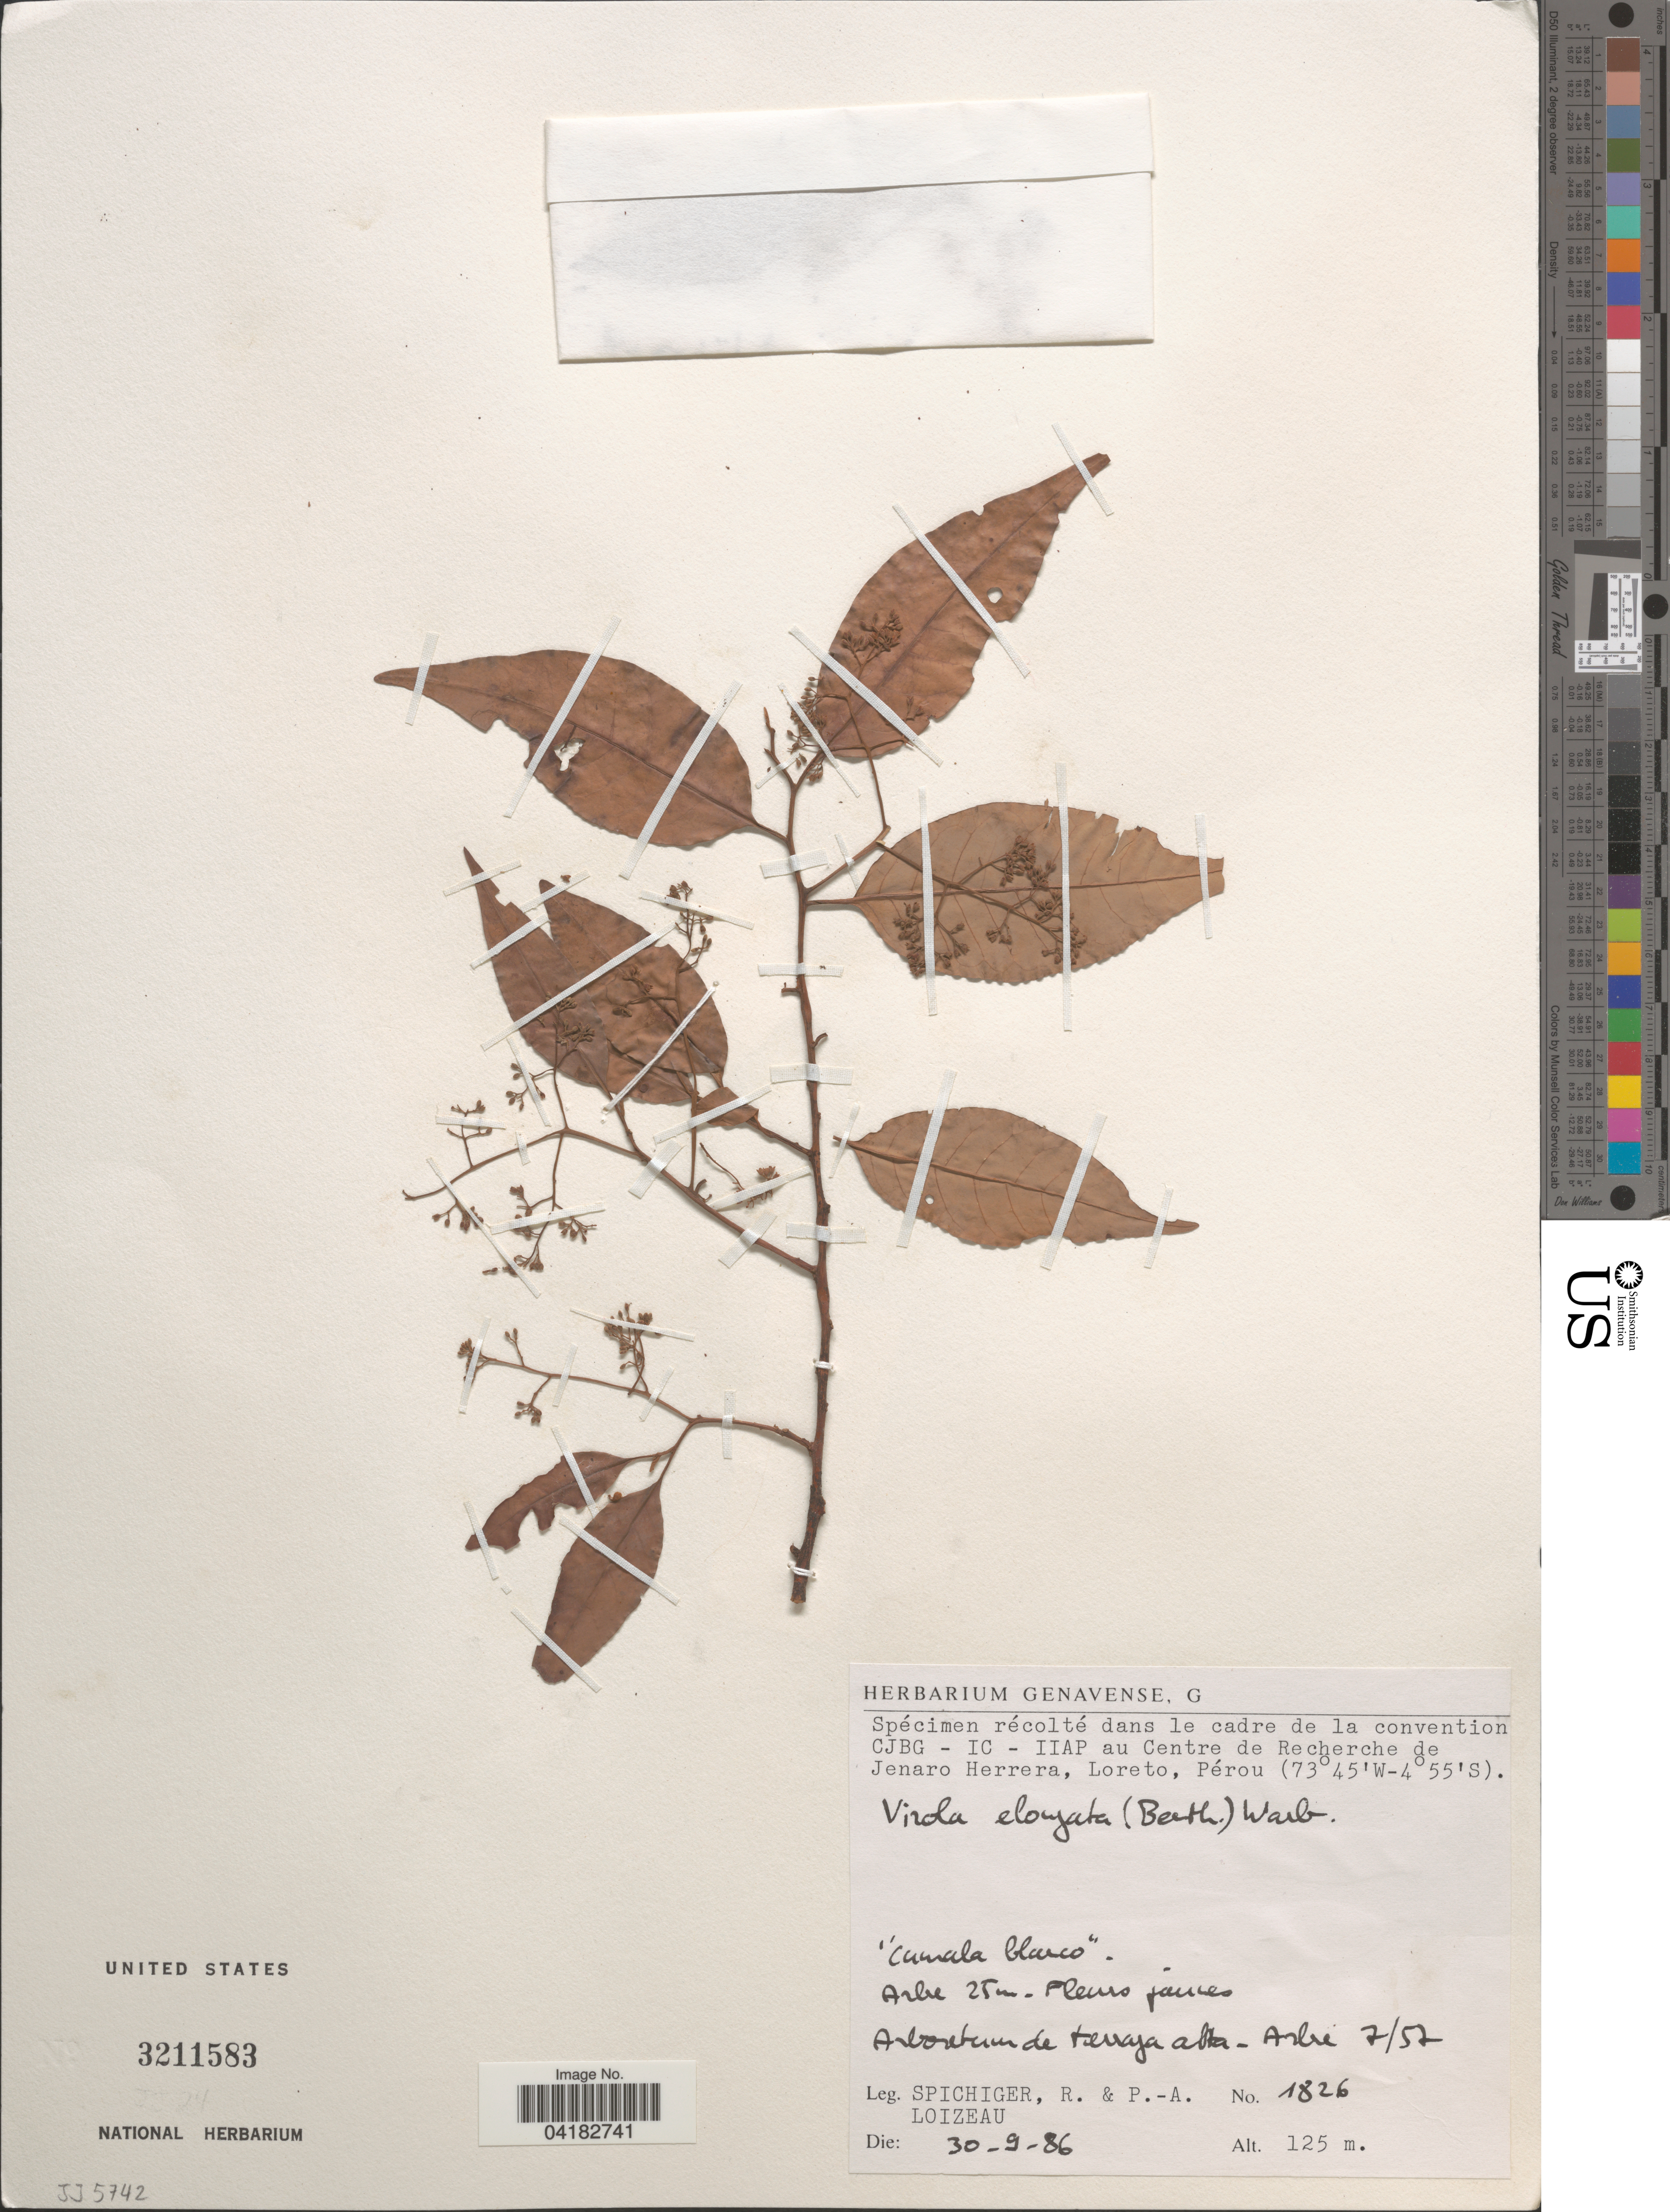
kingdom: Plantae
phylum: Tracheophyta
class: Magnoliopsida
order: Magnoliales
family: Myristicaceae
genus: Virola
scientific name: Virola elongata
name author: (Benth.) Warb.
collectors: R. Spichiger & P. Loizeau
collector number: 1826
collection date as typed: Transcribed d/m/y: 30/9/86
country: Peru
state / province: Loreto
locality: Spécimen récolté dans le cadre de la convention CJBG-IC-IIAP au Centre de Recherche de Jenaro Herrera. Arboretum de terraja alta-Arbre 7/57.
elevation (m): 125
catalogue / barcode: US 3211583